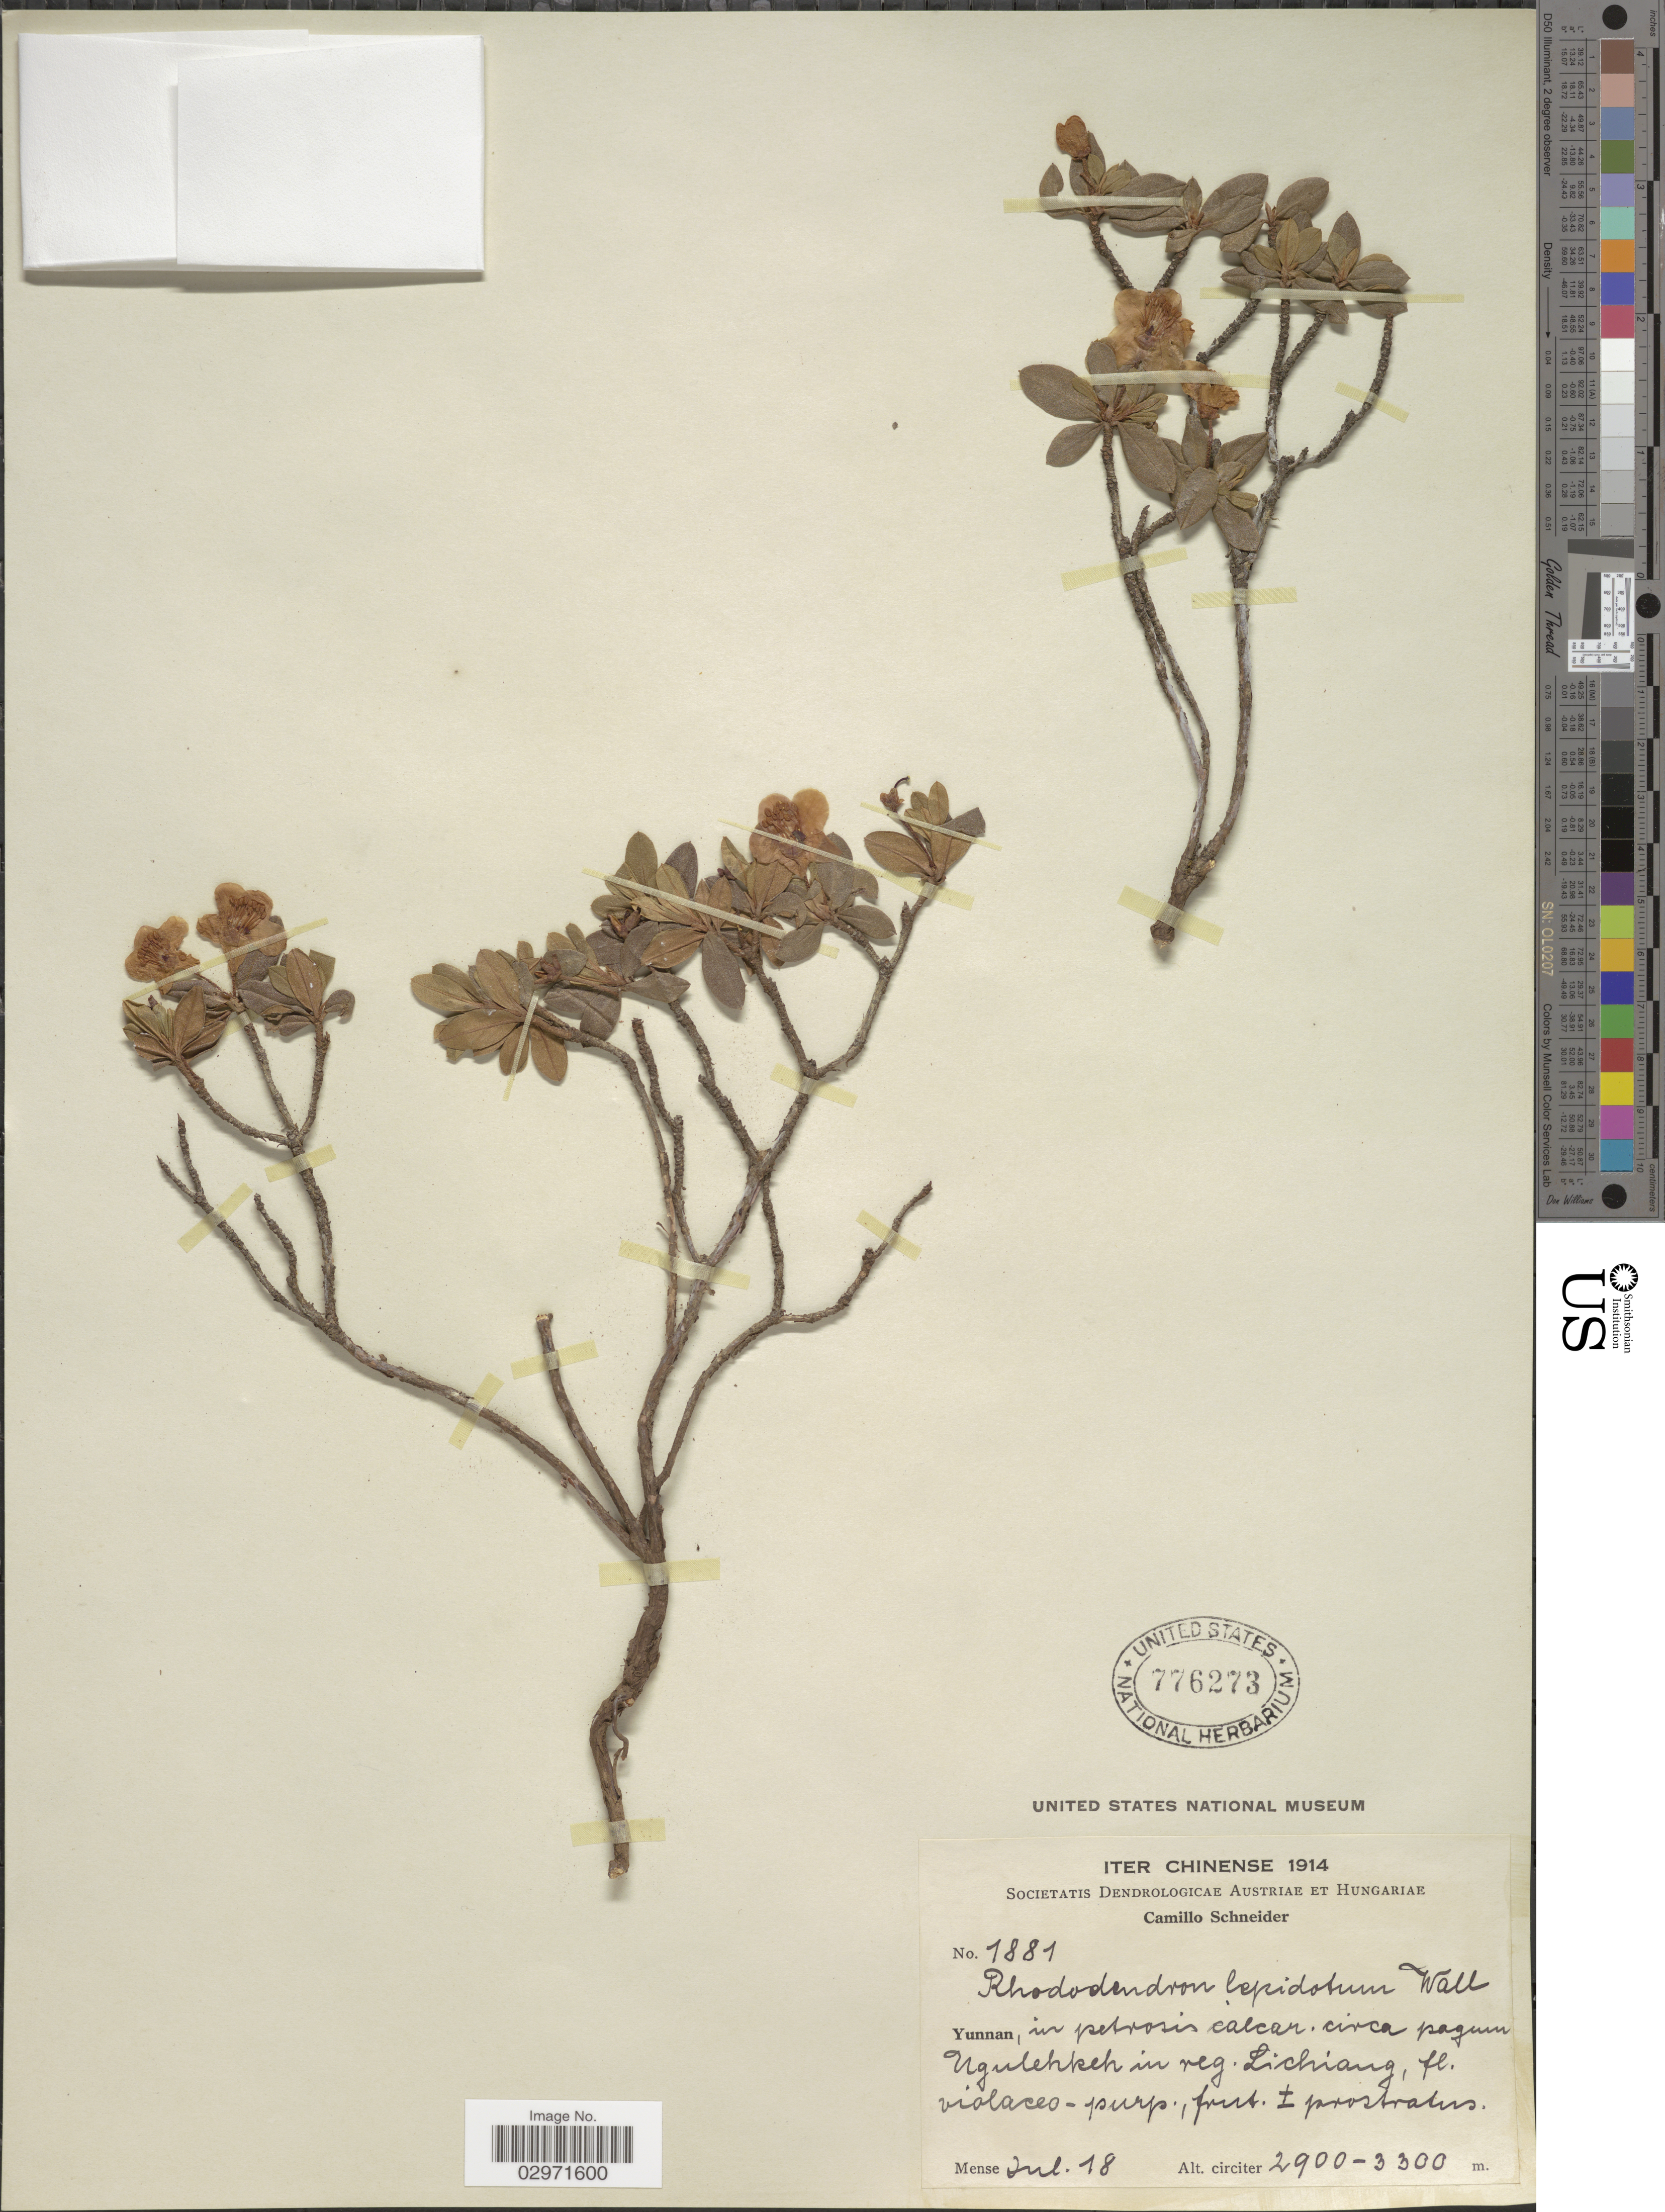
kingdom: Plantae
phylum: Tracheophyta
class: Magnoliopsida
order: Ericales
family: Ericaceae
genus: Rhododendron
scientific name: Rhododendron lepidotum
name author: Wall. ex G. Don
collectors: C. K. Schneider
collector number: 1881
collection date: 1914-07-18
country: China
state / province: Yunnan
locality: In petrosis calcar. circa pagum Ngulehkeh in reg. Lichiang.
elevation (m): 2900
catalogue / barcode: US 776273